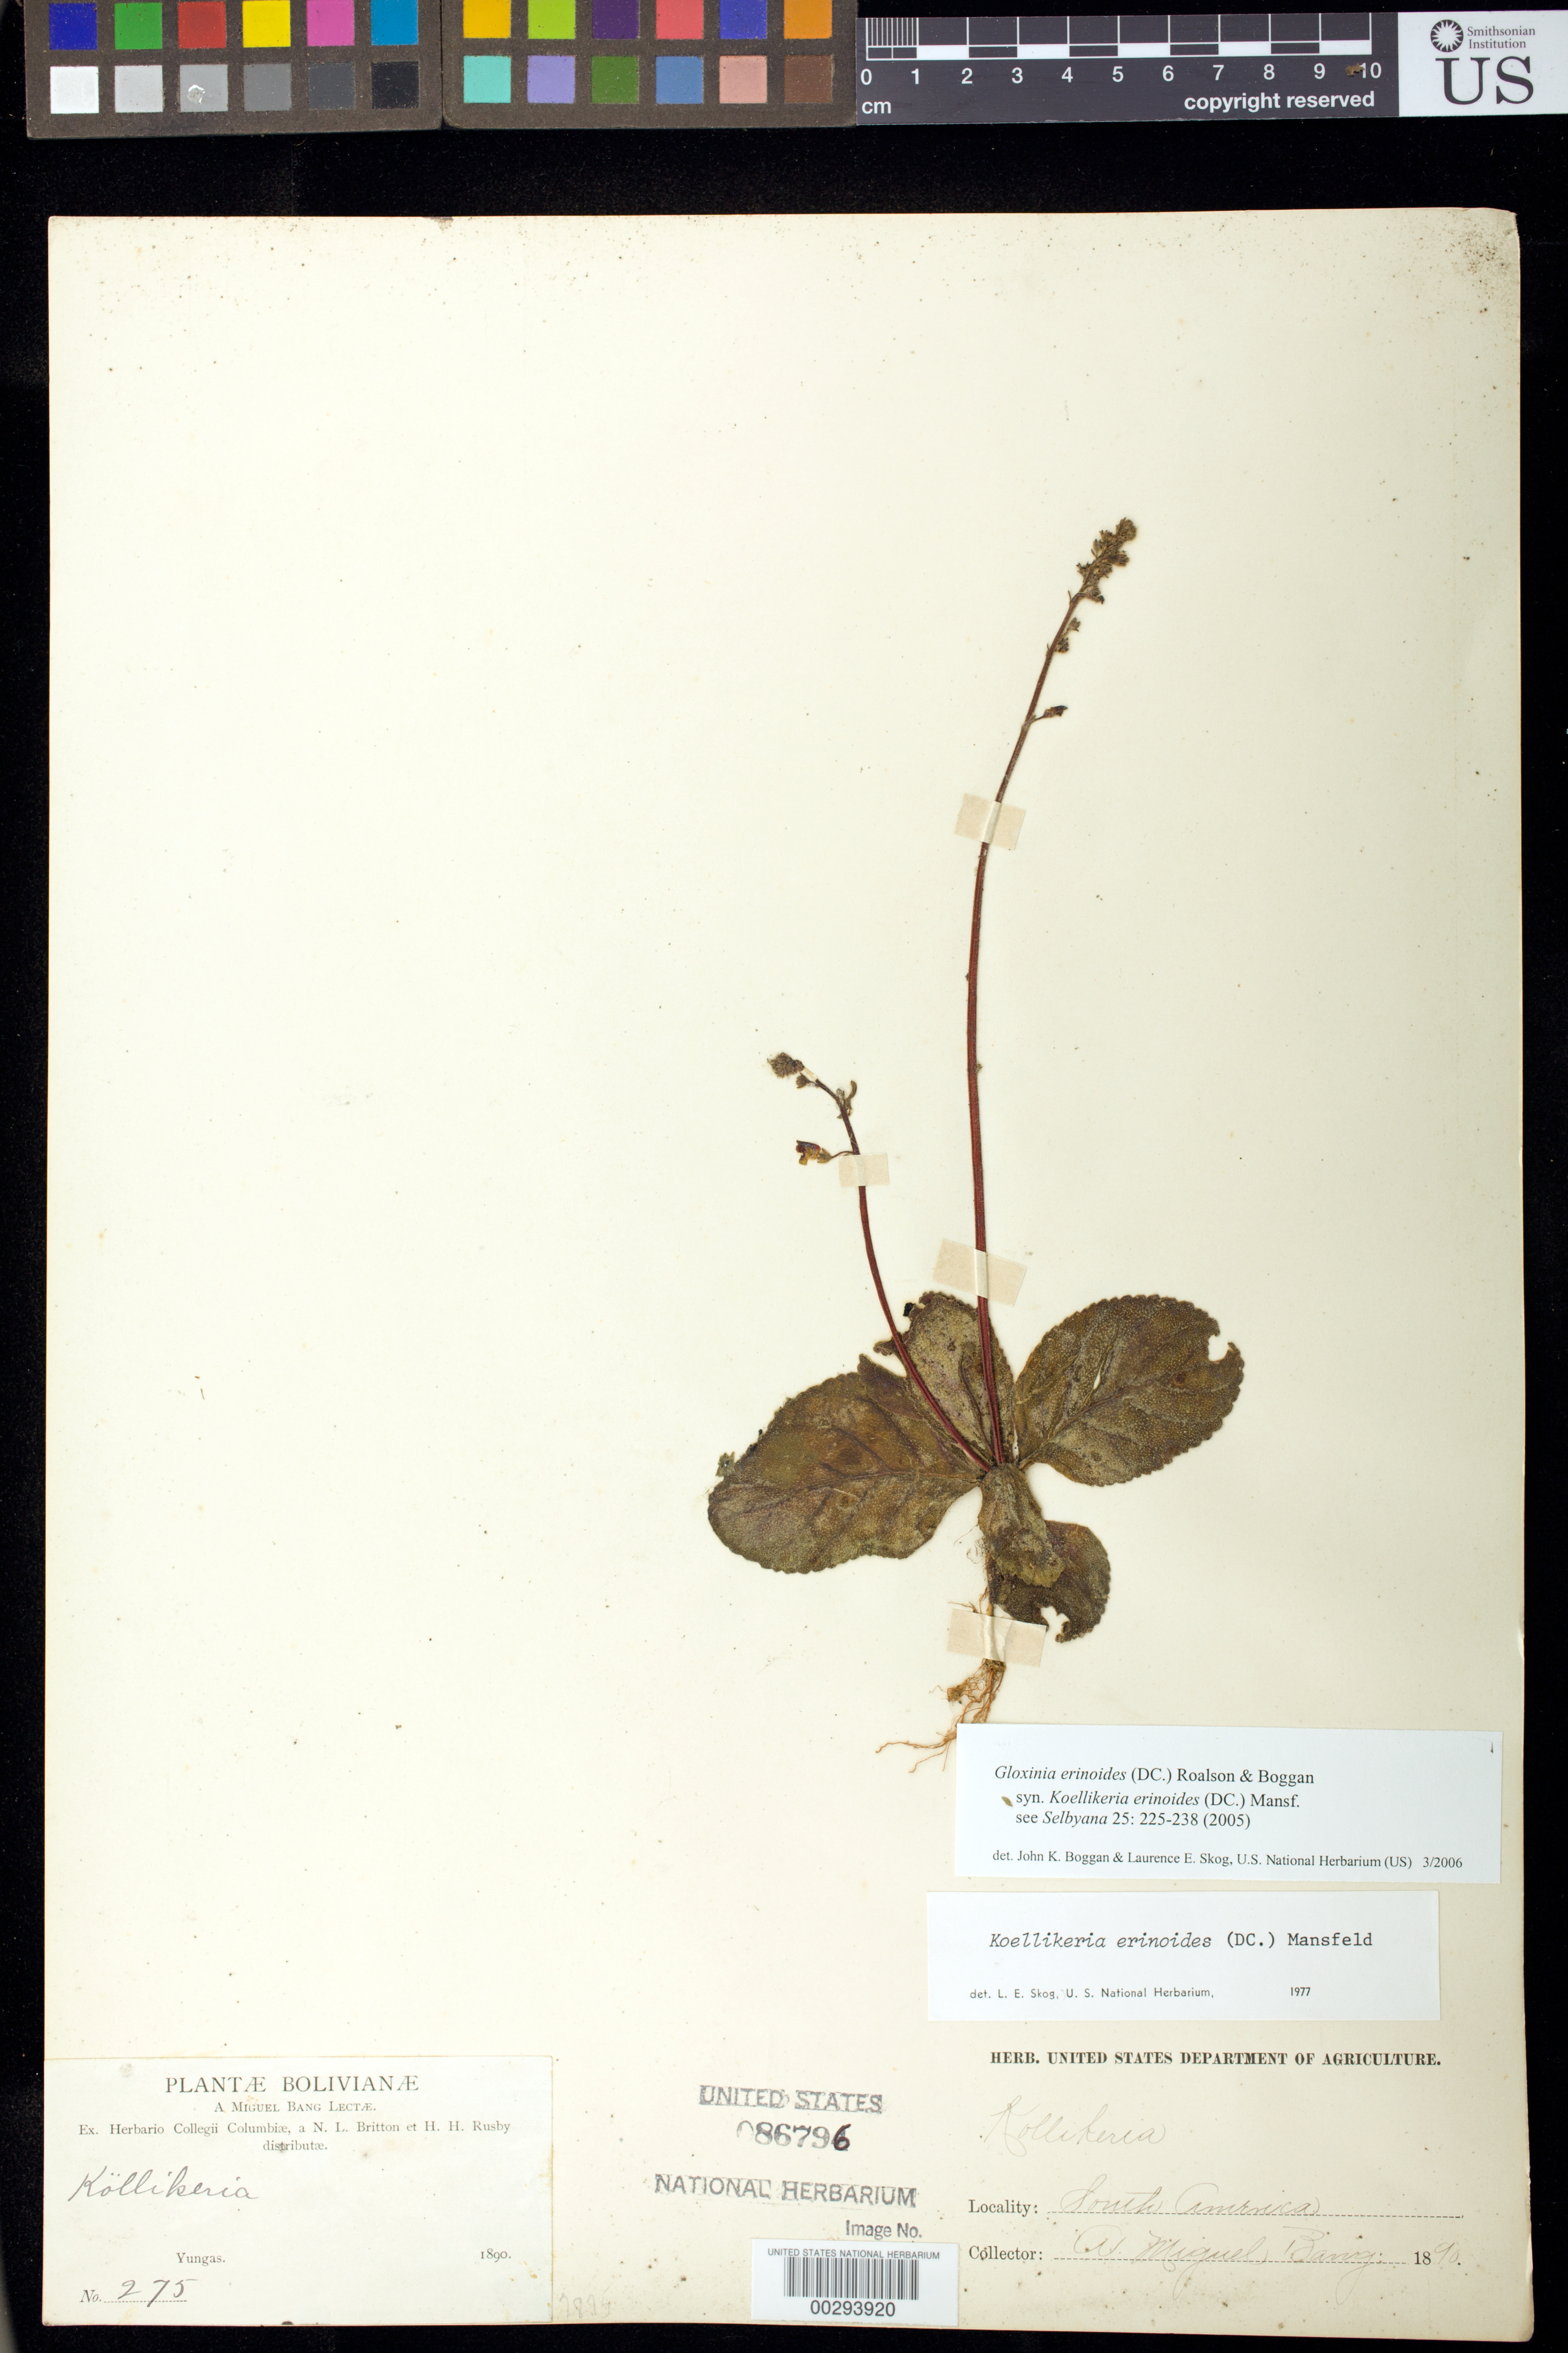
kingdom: Plantae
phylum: Tracheophyta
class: Magnoliopsida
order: Lamiales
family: Gesneriaceae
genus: Gloxinia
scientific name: Gloxinia erinoides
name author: (DC.) Roalson & Boggan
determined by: Boggan, J. K.; Skog, L. E.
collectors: M. Bang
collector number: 275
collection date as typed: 1890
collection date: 1890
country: Bolivia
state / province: La Paz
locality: Yungas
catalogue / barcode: US 86796